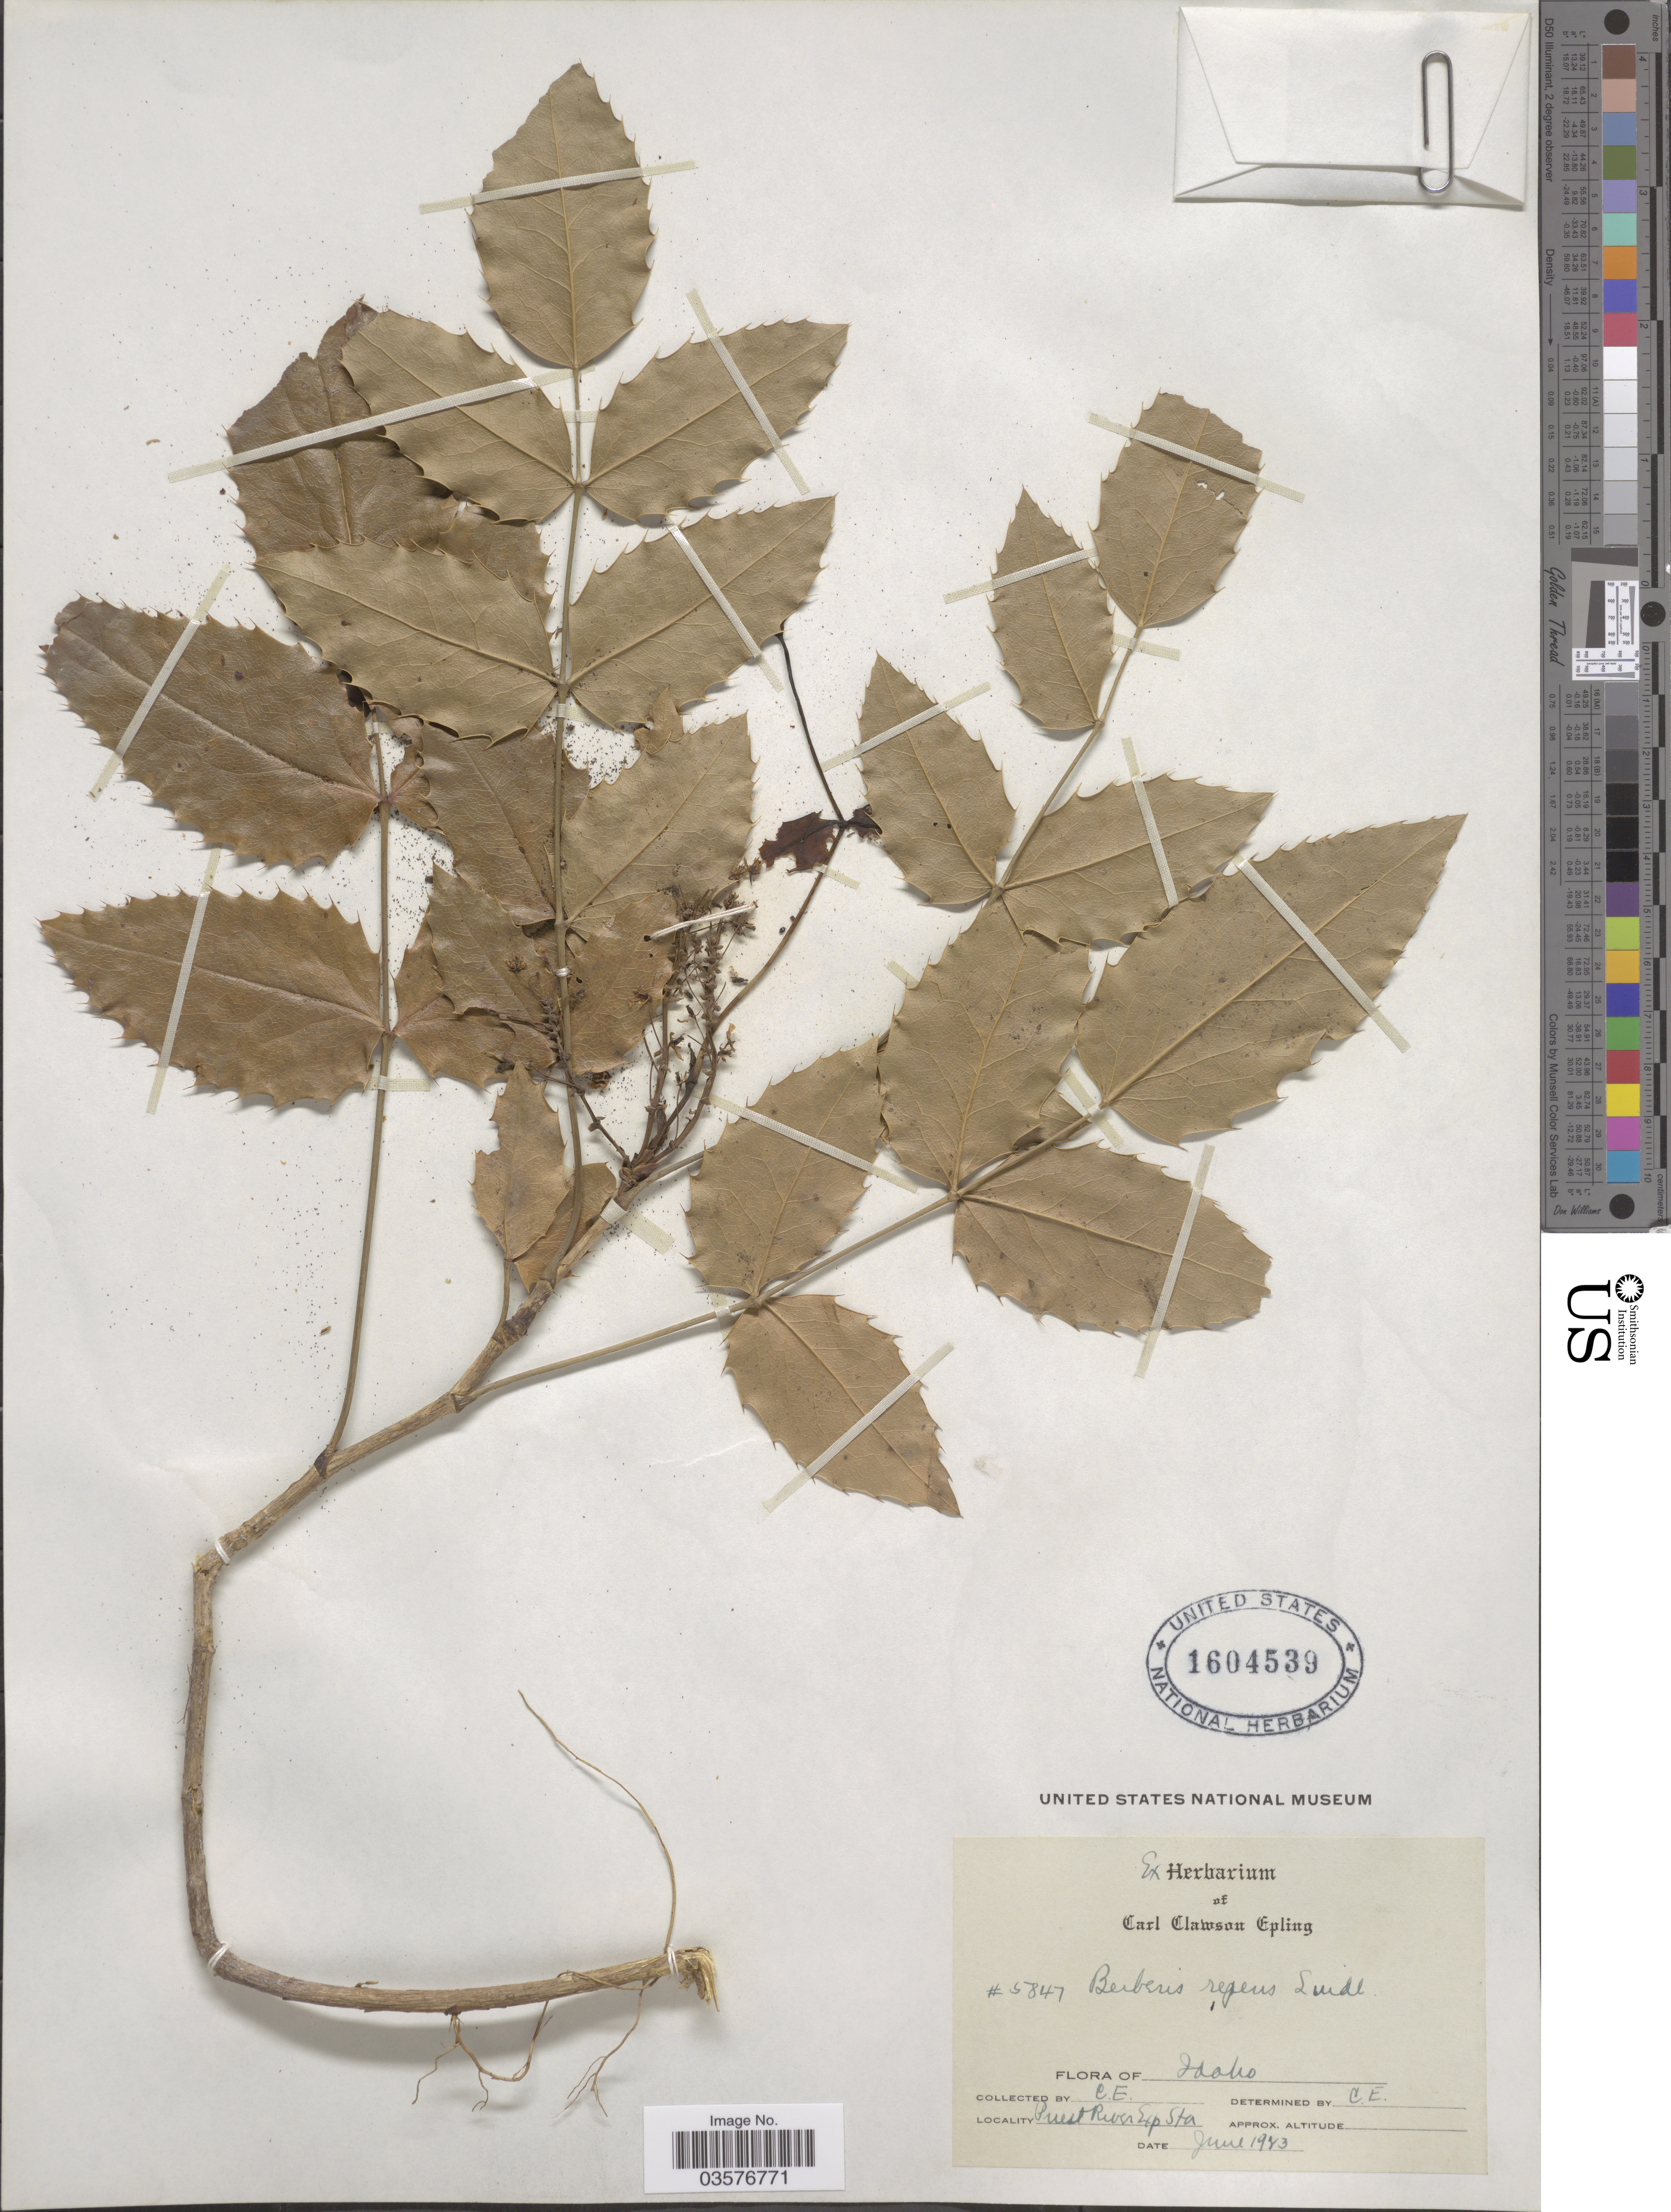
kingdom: Plantae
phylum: Tracheophyta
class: Magnoliopsida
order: Ranunculales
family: Berberidaceae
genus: Mahonia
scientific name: Mahonia repens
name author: (Lindl.) G. Don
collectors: C. C. Epling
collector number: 5847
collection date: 1943-06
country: United States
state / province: Idaho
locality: Priest River Exp Sta.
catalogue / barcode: US 1604539